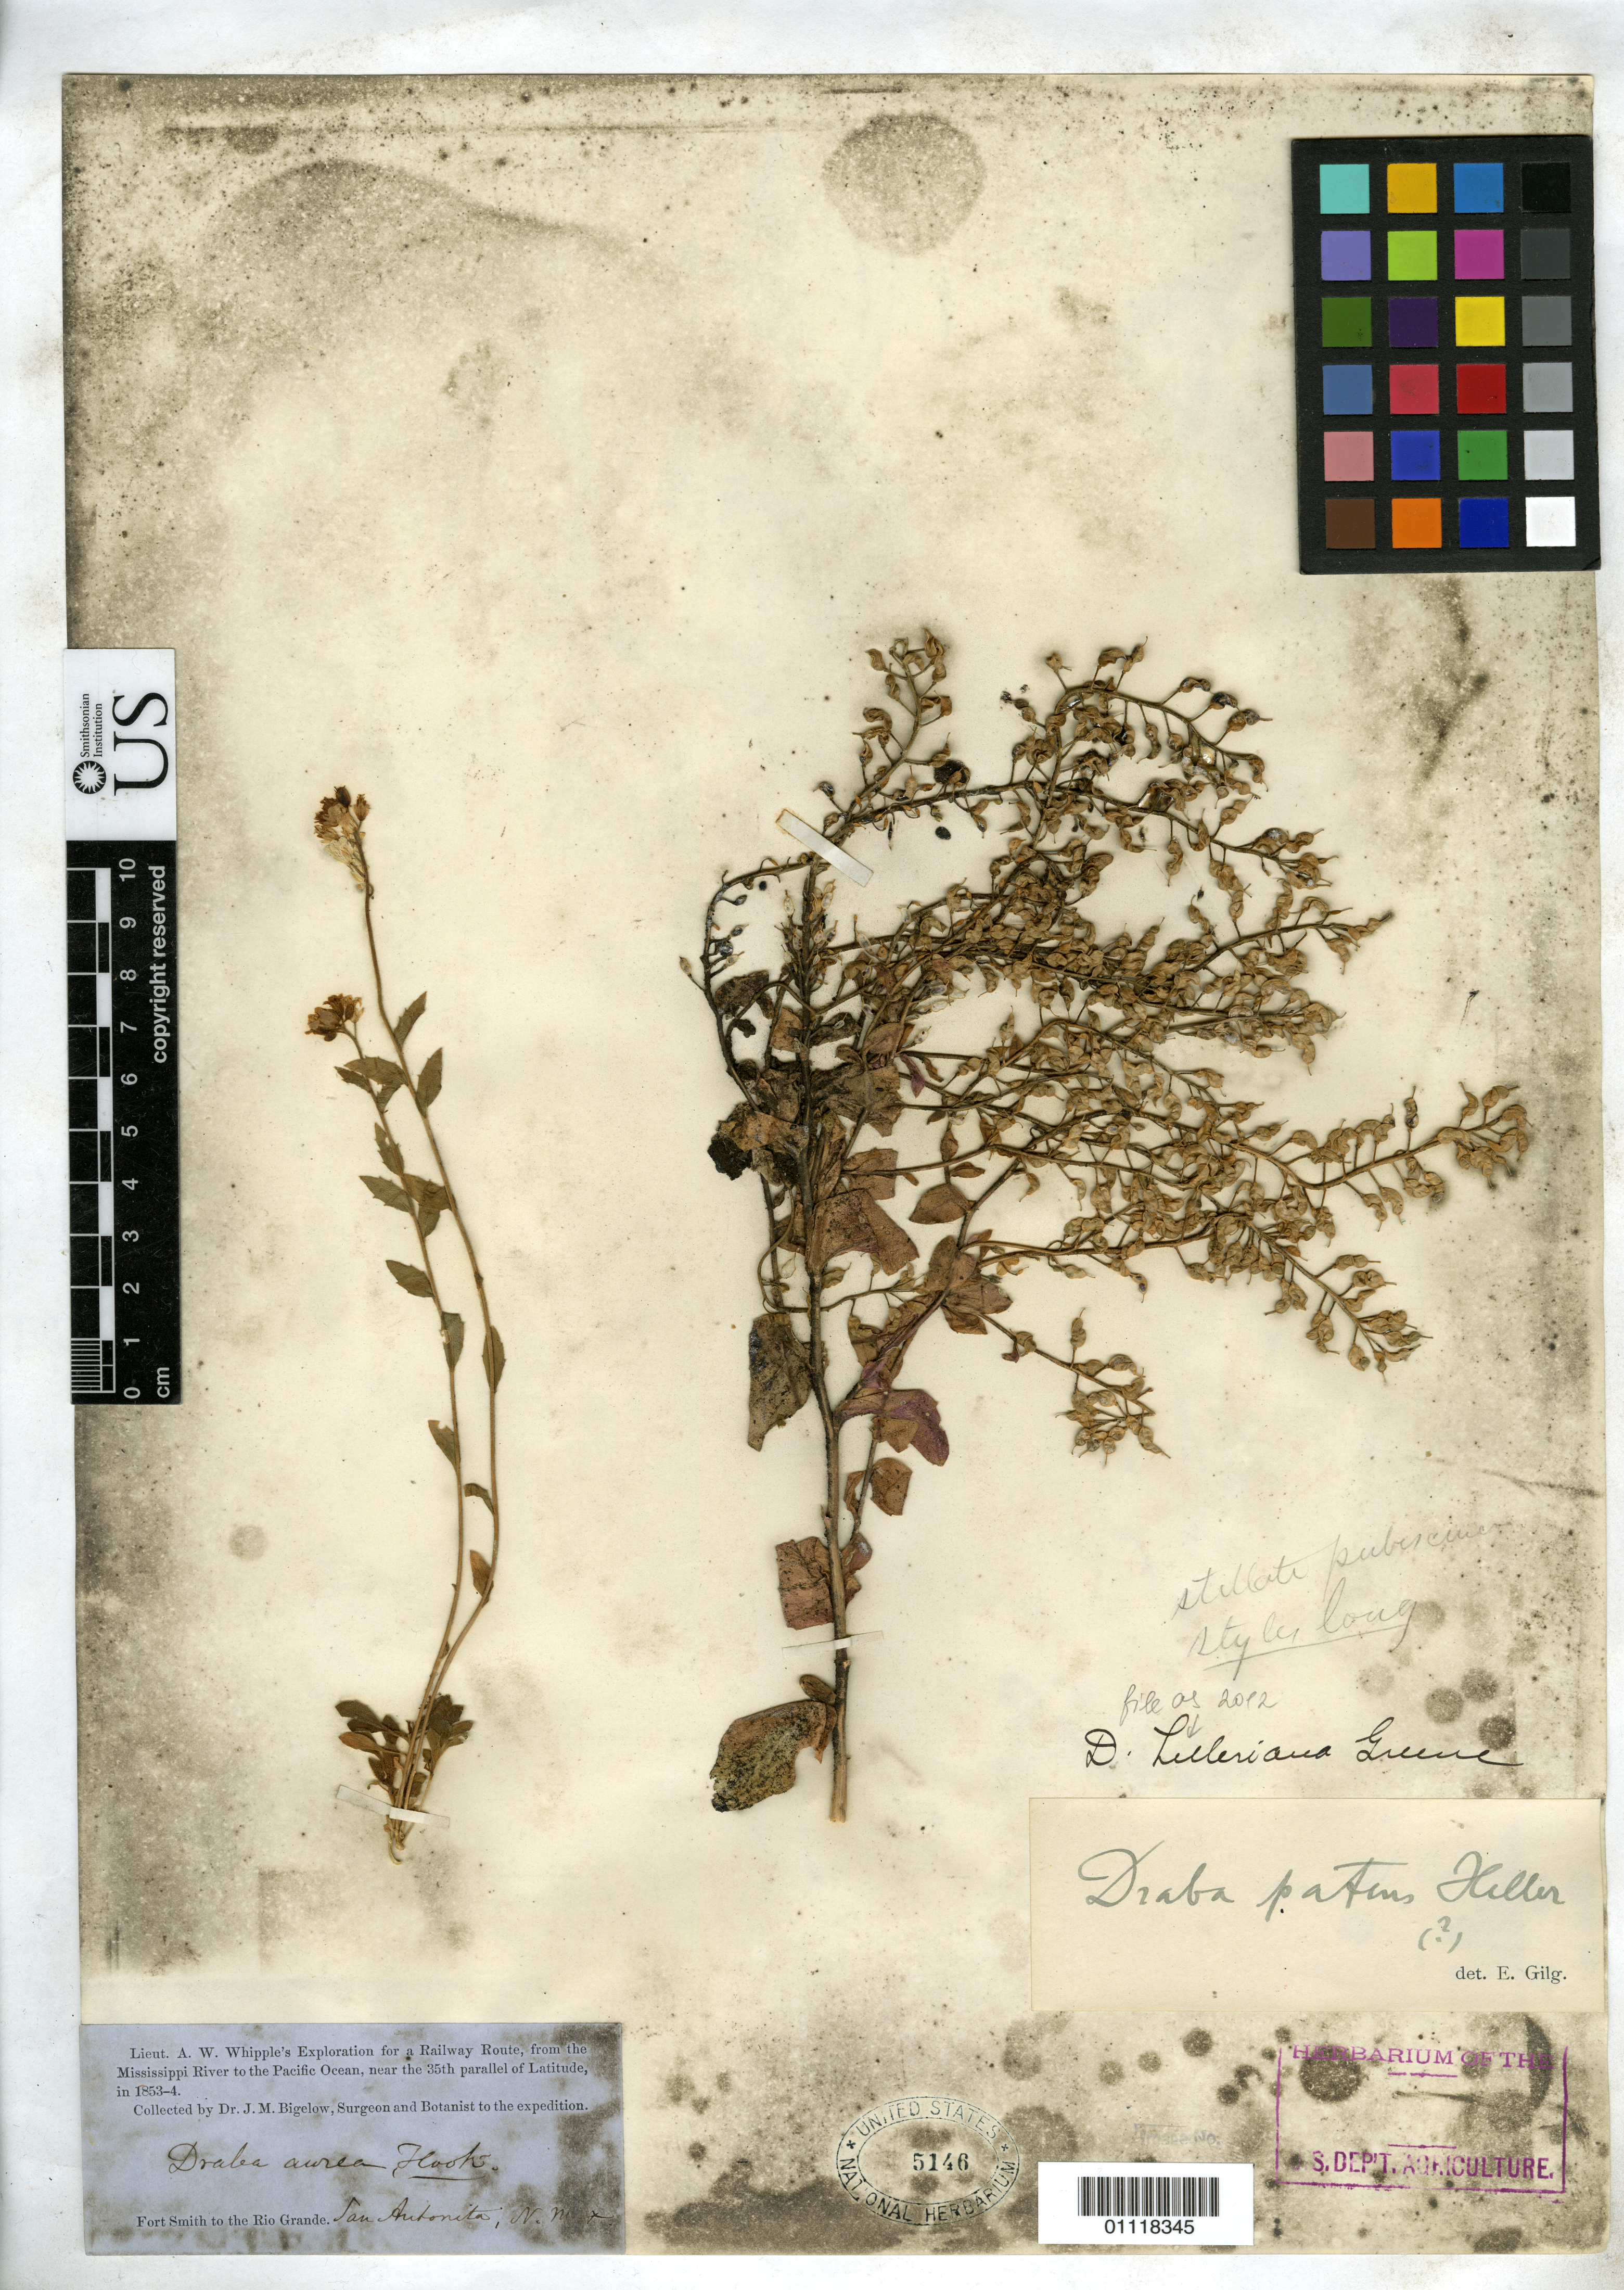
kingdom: Plantae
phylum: Tracheophyta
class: Magnoliopsida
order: Brassicales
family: Brassicaceae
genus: Draba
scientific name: Draba helleriana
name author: Greene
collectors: J. M. Bigelow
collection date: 1853/1854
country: United States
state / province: New Mexico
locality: [San Antonita], New Mex.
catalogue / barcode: US 5146